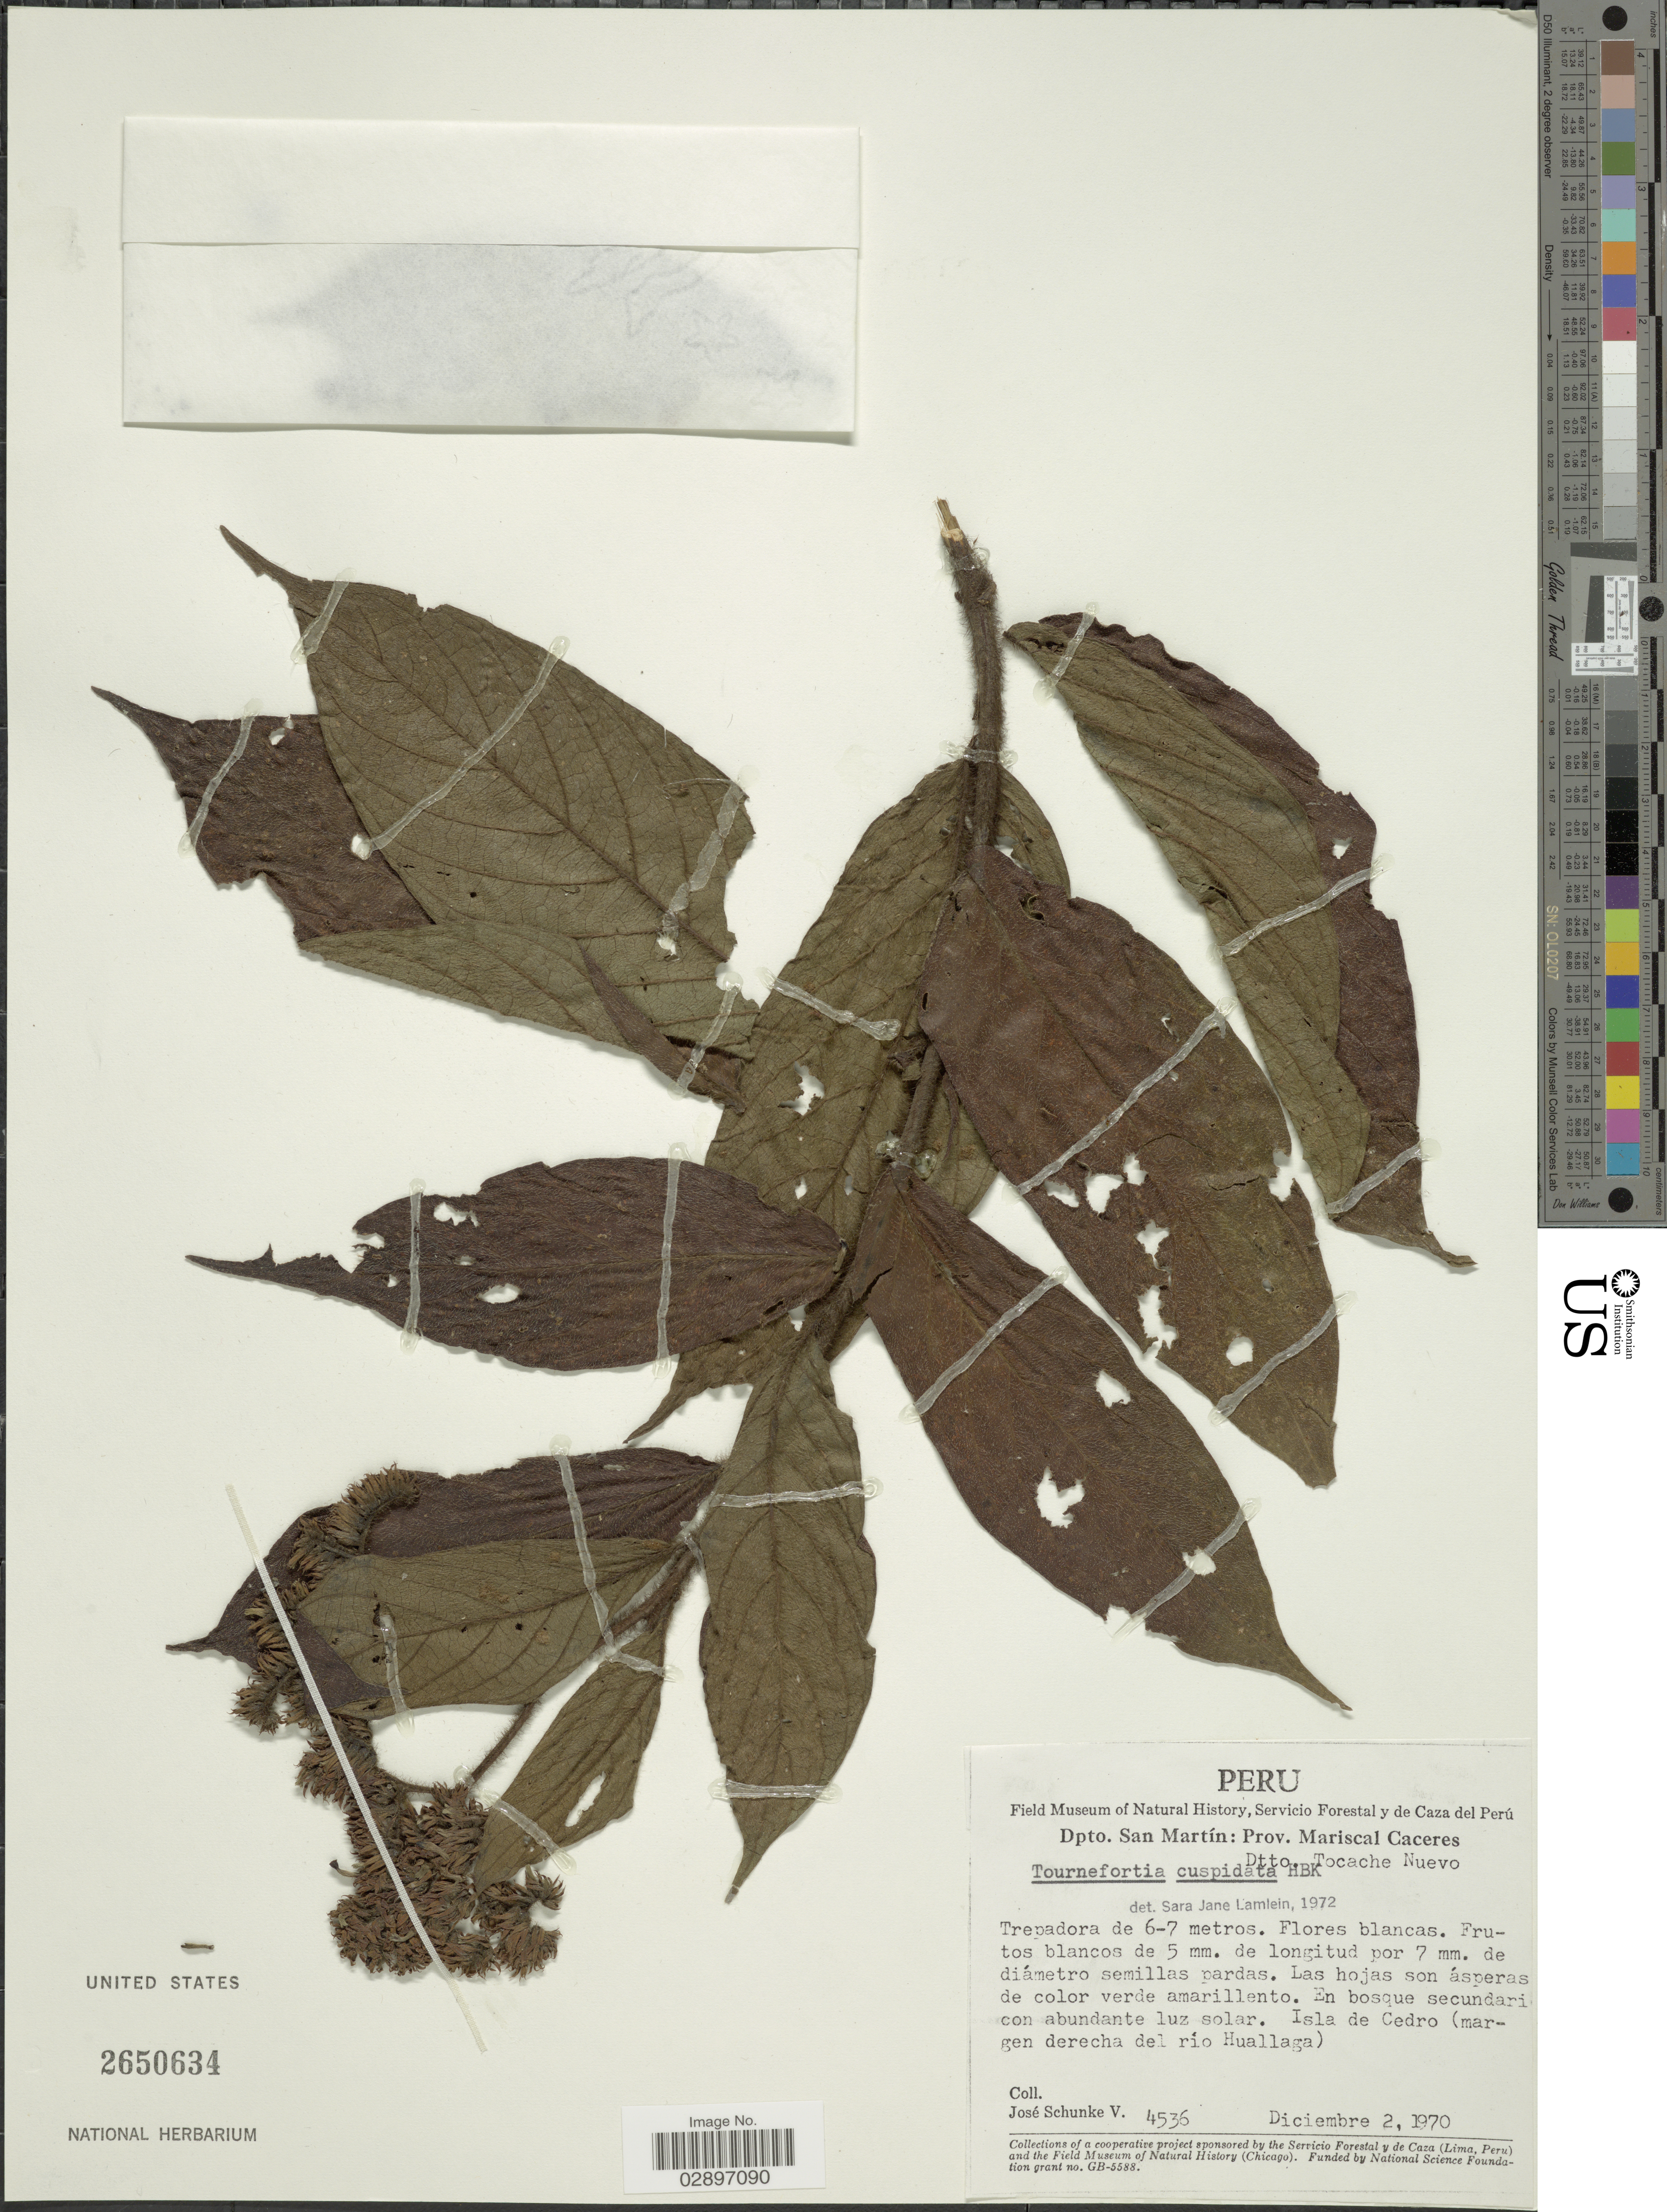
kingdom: Plantae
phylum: Tracheophyta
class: Magnoliopsida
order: Boraginales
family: Heliotropiaceae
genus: Tournefortia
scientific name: Tournefortia cuspidata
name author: Kunth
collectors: J. Schunke Vigo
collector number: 4536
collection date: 1970-12-02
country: Peru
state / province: San Martín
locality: Dpto. San Martín: Prov. Mariscal Caceres. Dtto. Tocache Nuevo. Isla de Cedro (margen derecha del río Huallaga).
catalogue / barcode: US 2650634